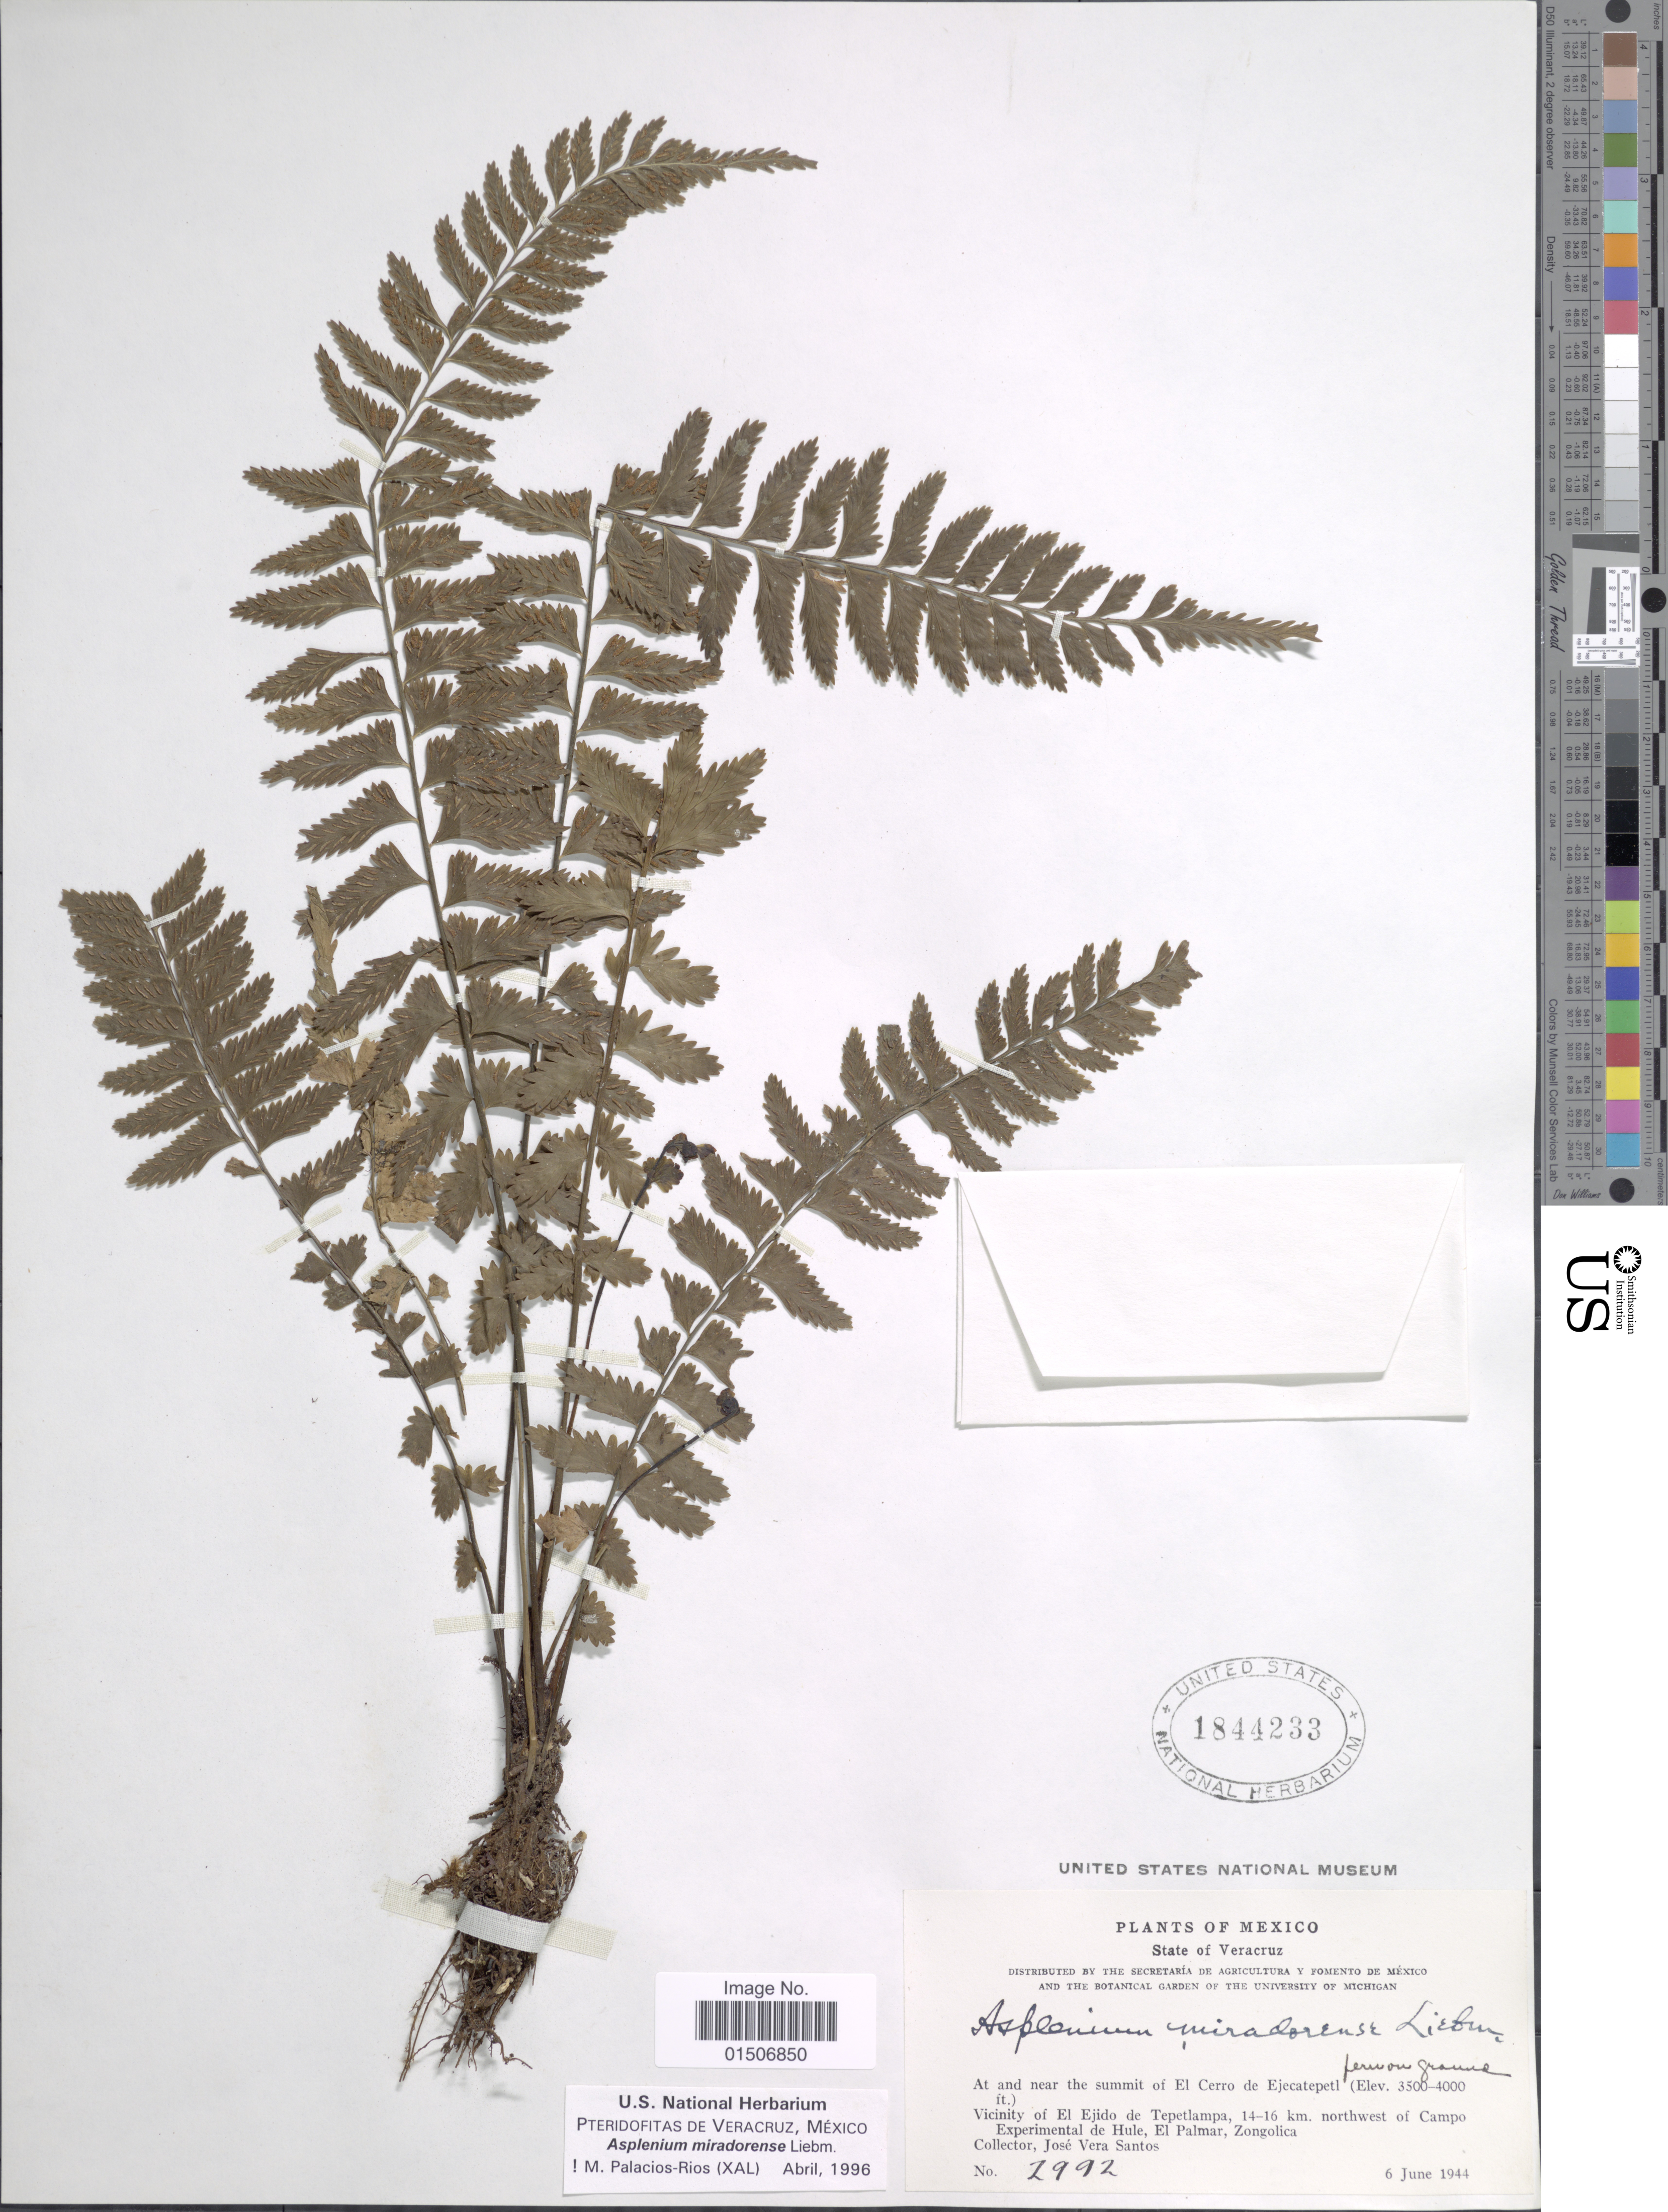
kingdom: Plantae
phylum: Tracheophyta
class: Polypodiopsida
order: Polypodiales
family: Aspleniaceae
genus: Asplenium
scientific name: Asplenium miradorense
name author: Liebm.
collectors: J. V. Santos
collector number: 2992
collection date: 1944-06-06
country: Mexico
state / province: Veracruz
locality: Stae of Veracruz, At and near the summit of El Cerro de Ejecatepetl. Vicinity of El Ejido de Tepetlampa, 14-16 km northwest of Campo Experimental de Hule, El Palmar, Zongolica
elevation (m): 1067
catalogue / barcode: US 1844233